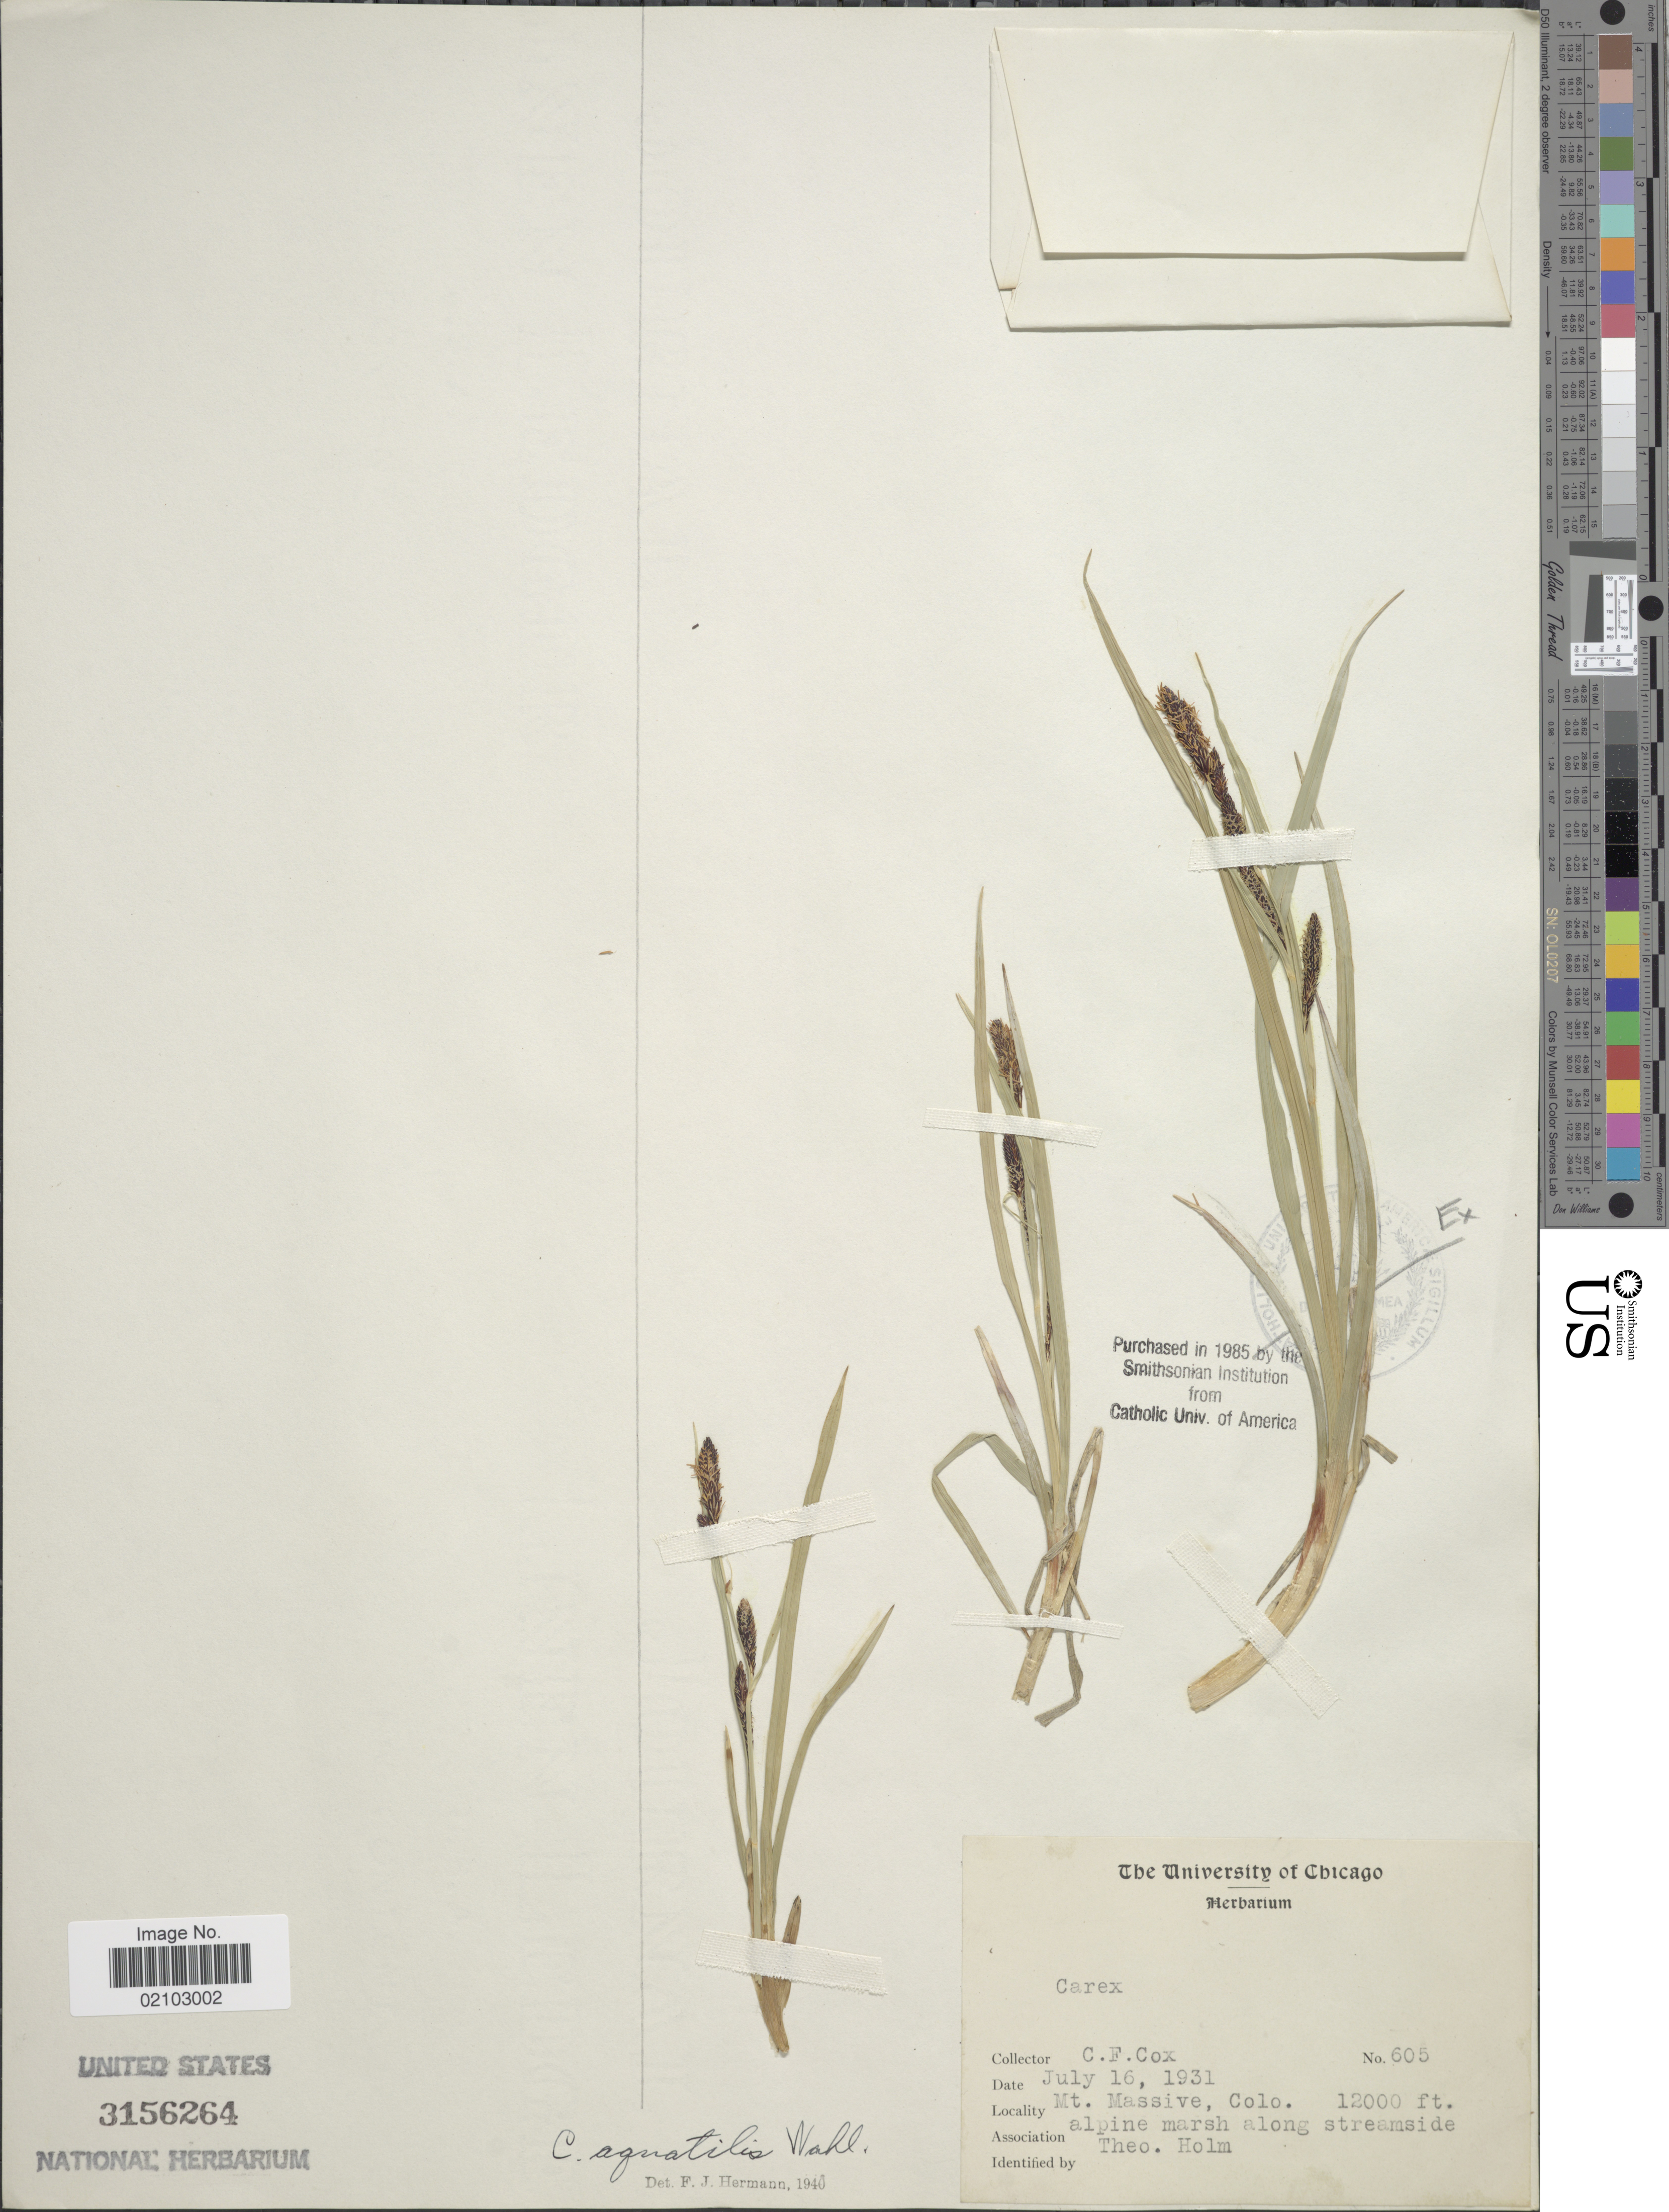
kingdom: Plantae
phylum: Tracheophyta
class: Liliopsida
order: Poales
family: Cyperaceae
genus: Carex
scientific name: Carex aquatilis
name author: Wahlenb.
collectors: C. Cox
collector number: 605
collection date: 1931-07-16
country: United States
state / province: Colorado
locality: Mt. Massive, alpine marsh along streamside.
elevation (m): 3658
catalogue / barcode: US 3156264